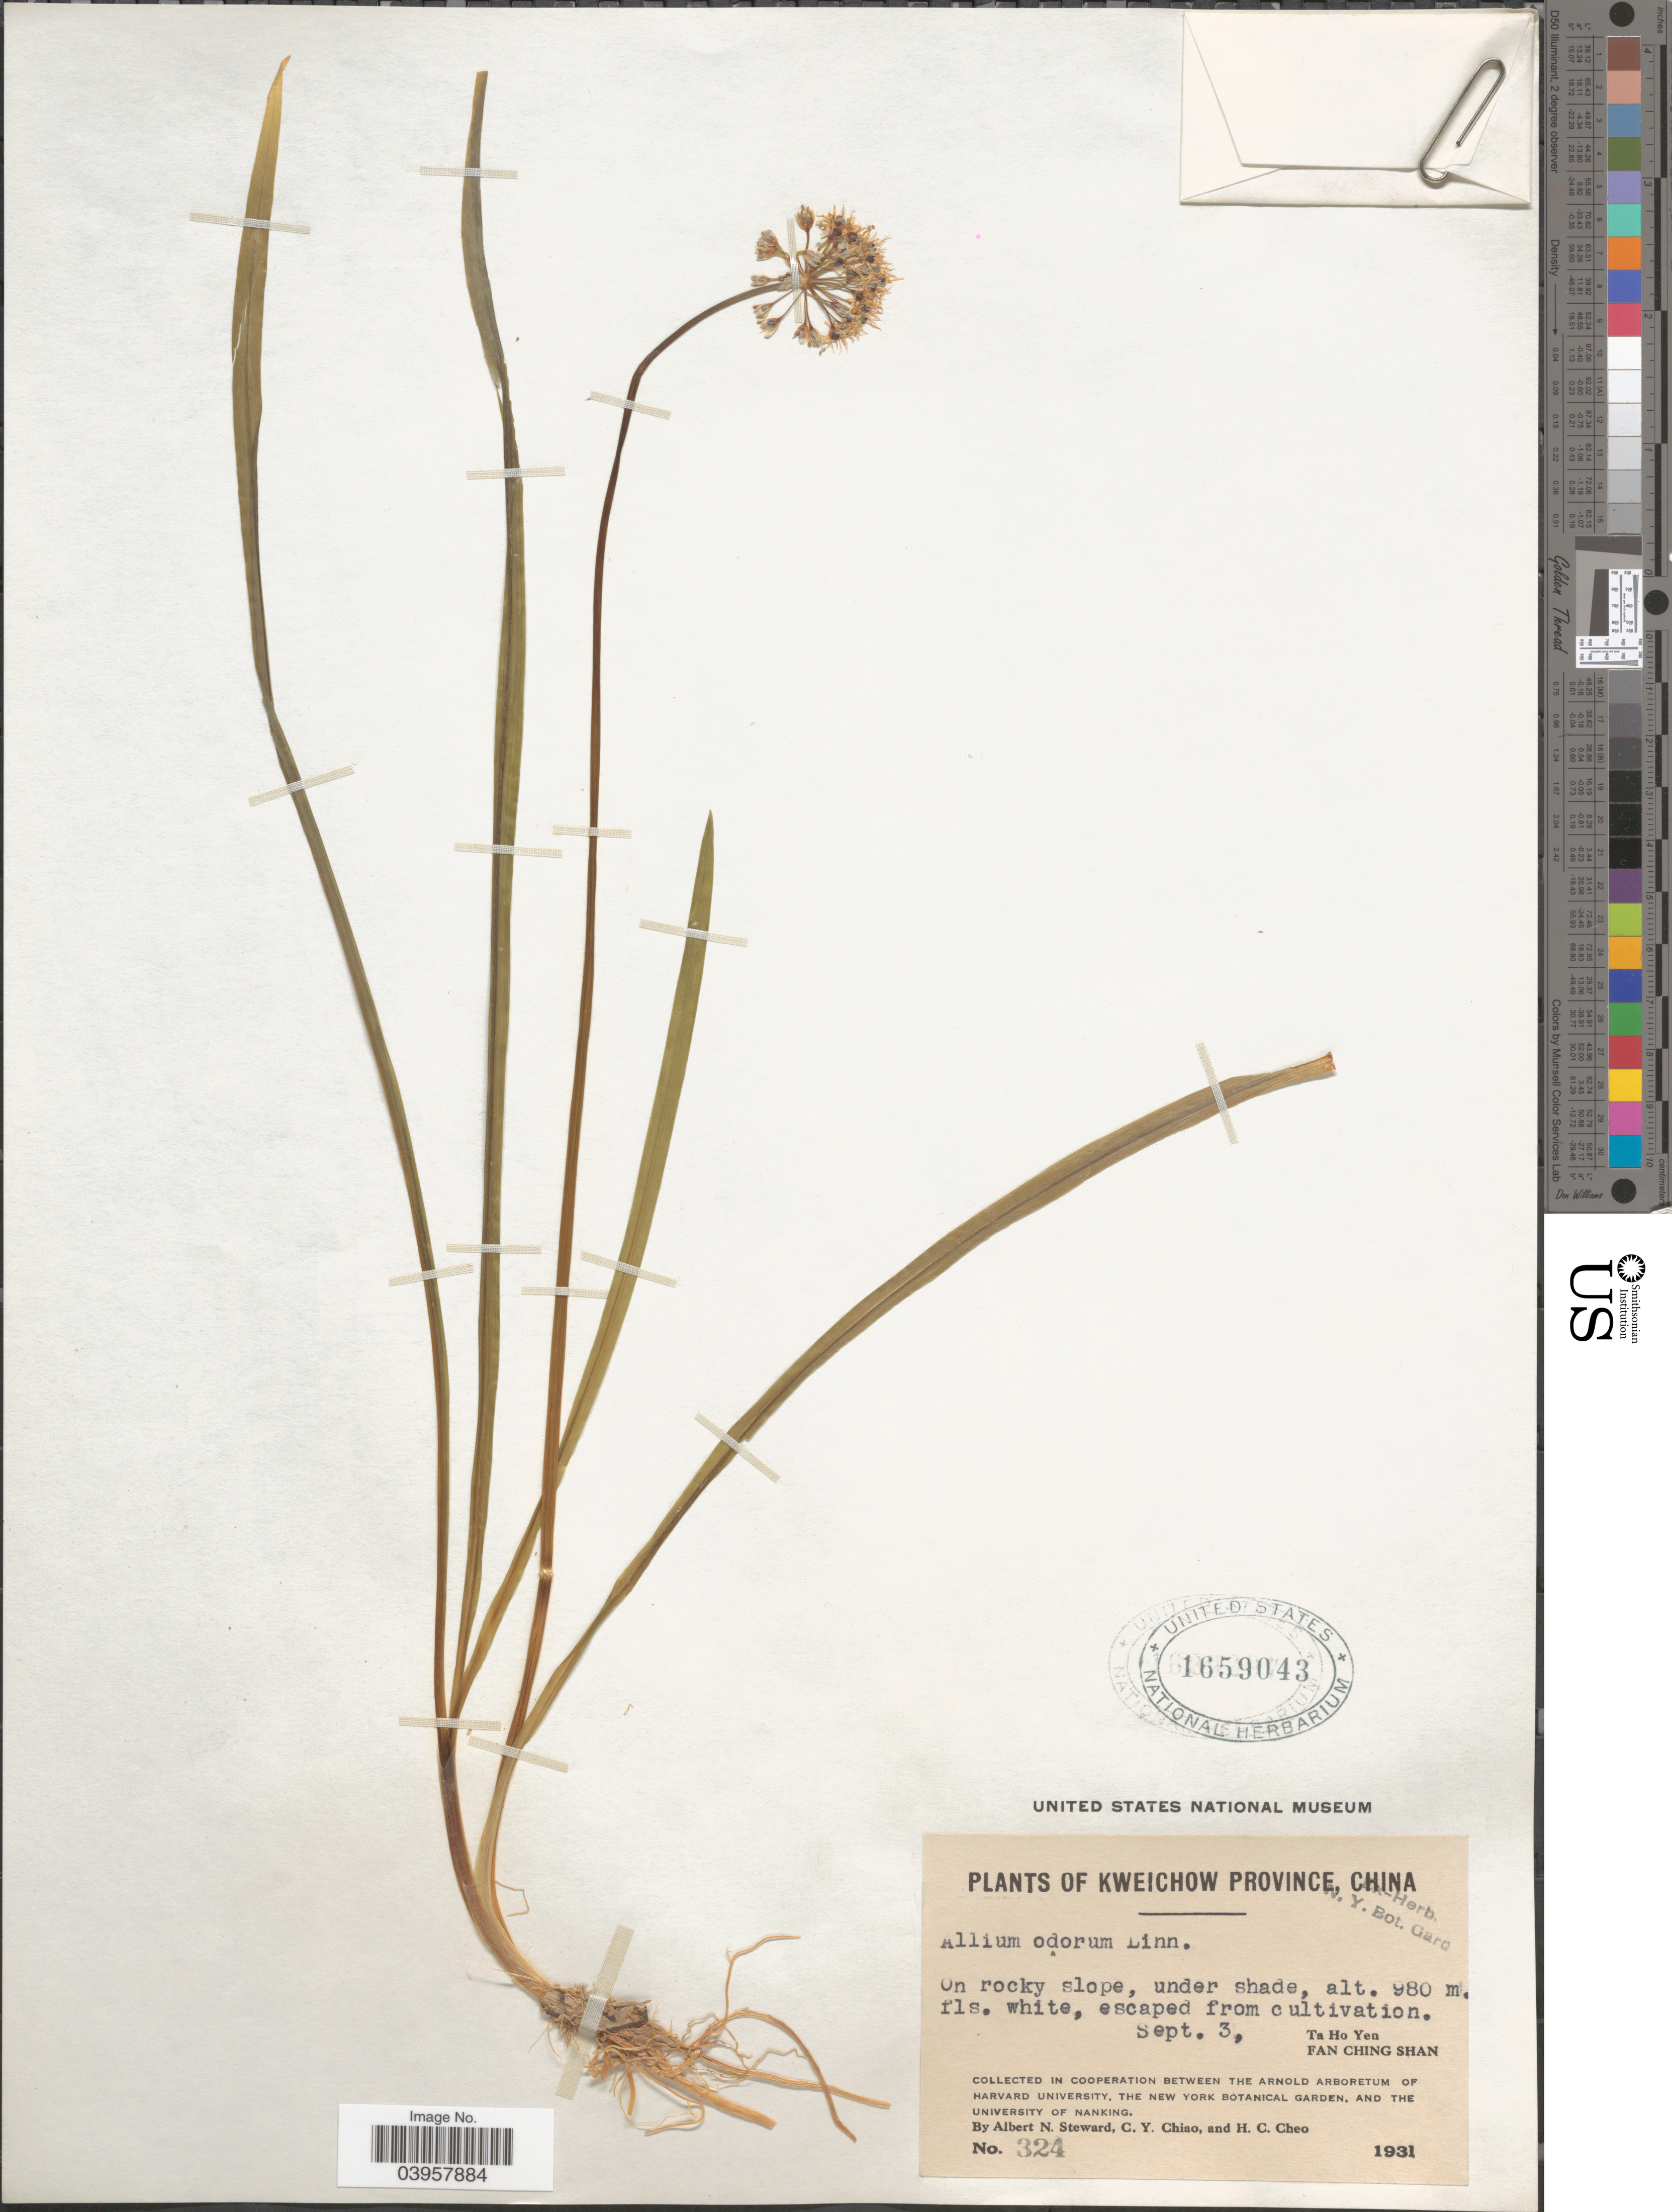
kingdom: Plantae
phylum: Tracheophyta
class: Liliopsida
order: Asparagales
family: Amaryllidaceae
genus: Allium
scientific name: Allium ramosum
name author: L.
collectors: A. N. Steward, C. Y. Chiao & H. Cheo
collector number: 324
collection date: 1931-09-03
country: China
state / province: Guizhou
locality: Kweichow Province. Ta Ho Yen. Fan Ching Shan.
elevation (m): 980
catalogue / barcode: US 1659043